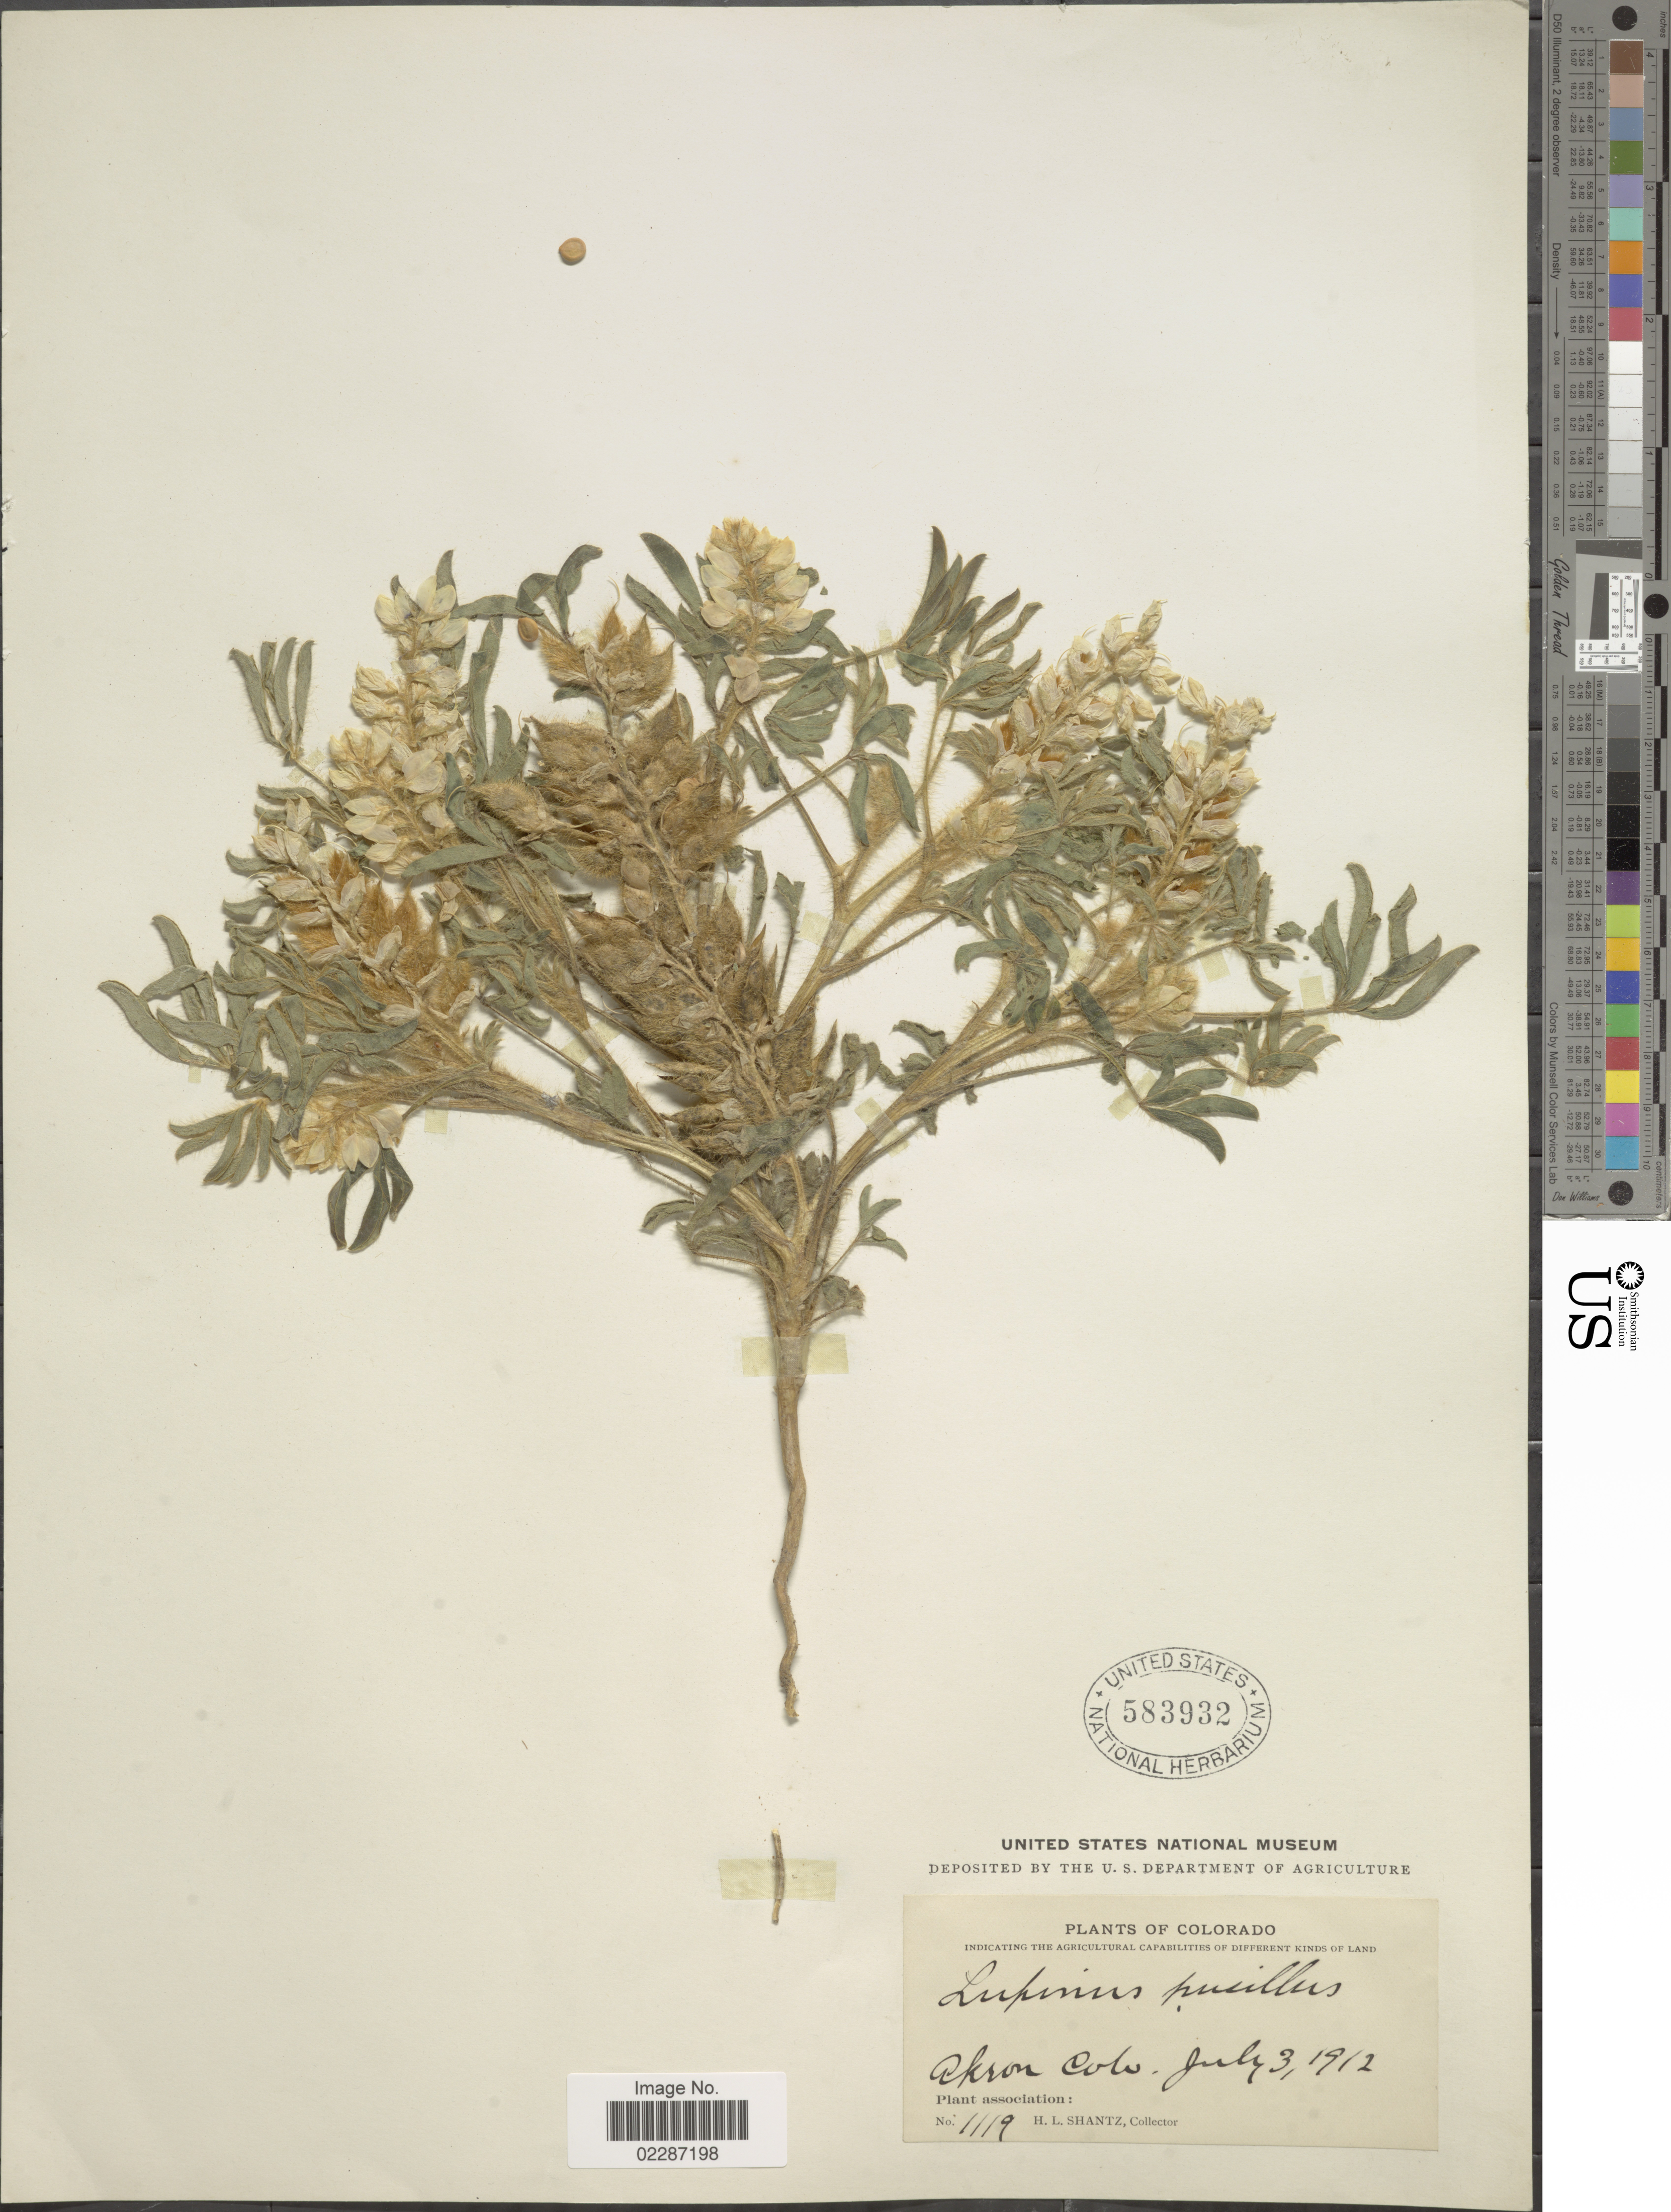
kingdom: Plantae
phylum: Tracheophyta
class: Magnoliopsida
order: Fabales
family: Fabaceae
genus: Lupinus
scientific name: Lupinus pusillus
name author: Pursh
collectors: H. Shantz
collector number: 1119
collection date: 1912-07-03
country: United States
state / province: Colorado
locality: Akron Colo.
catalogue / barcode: US 583932